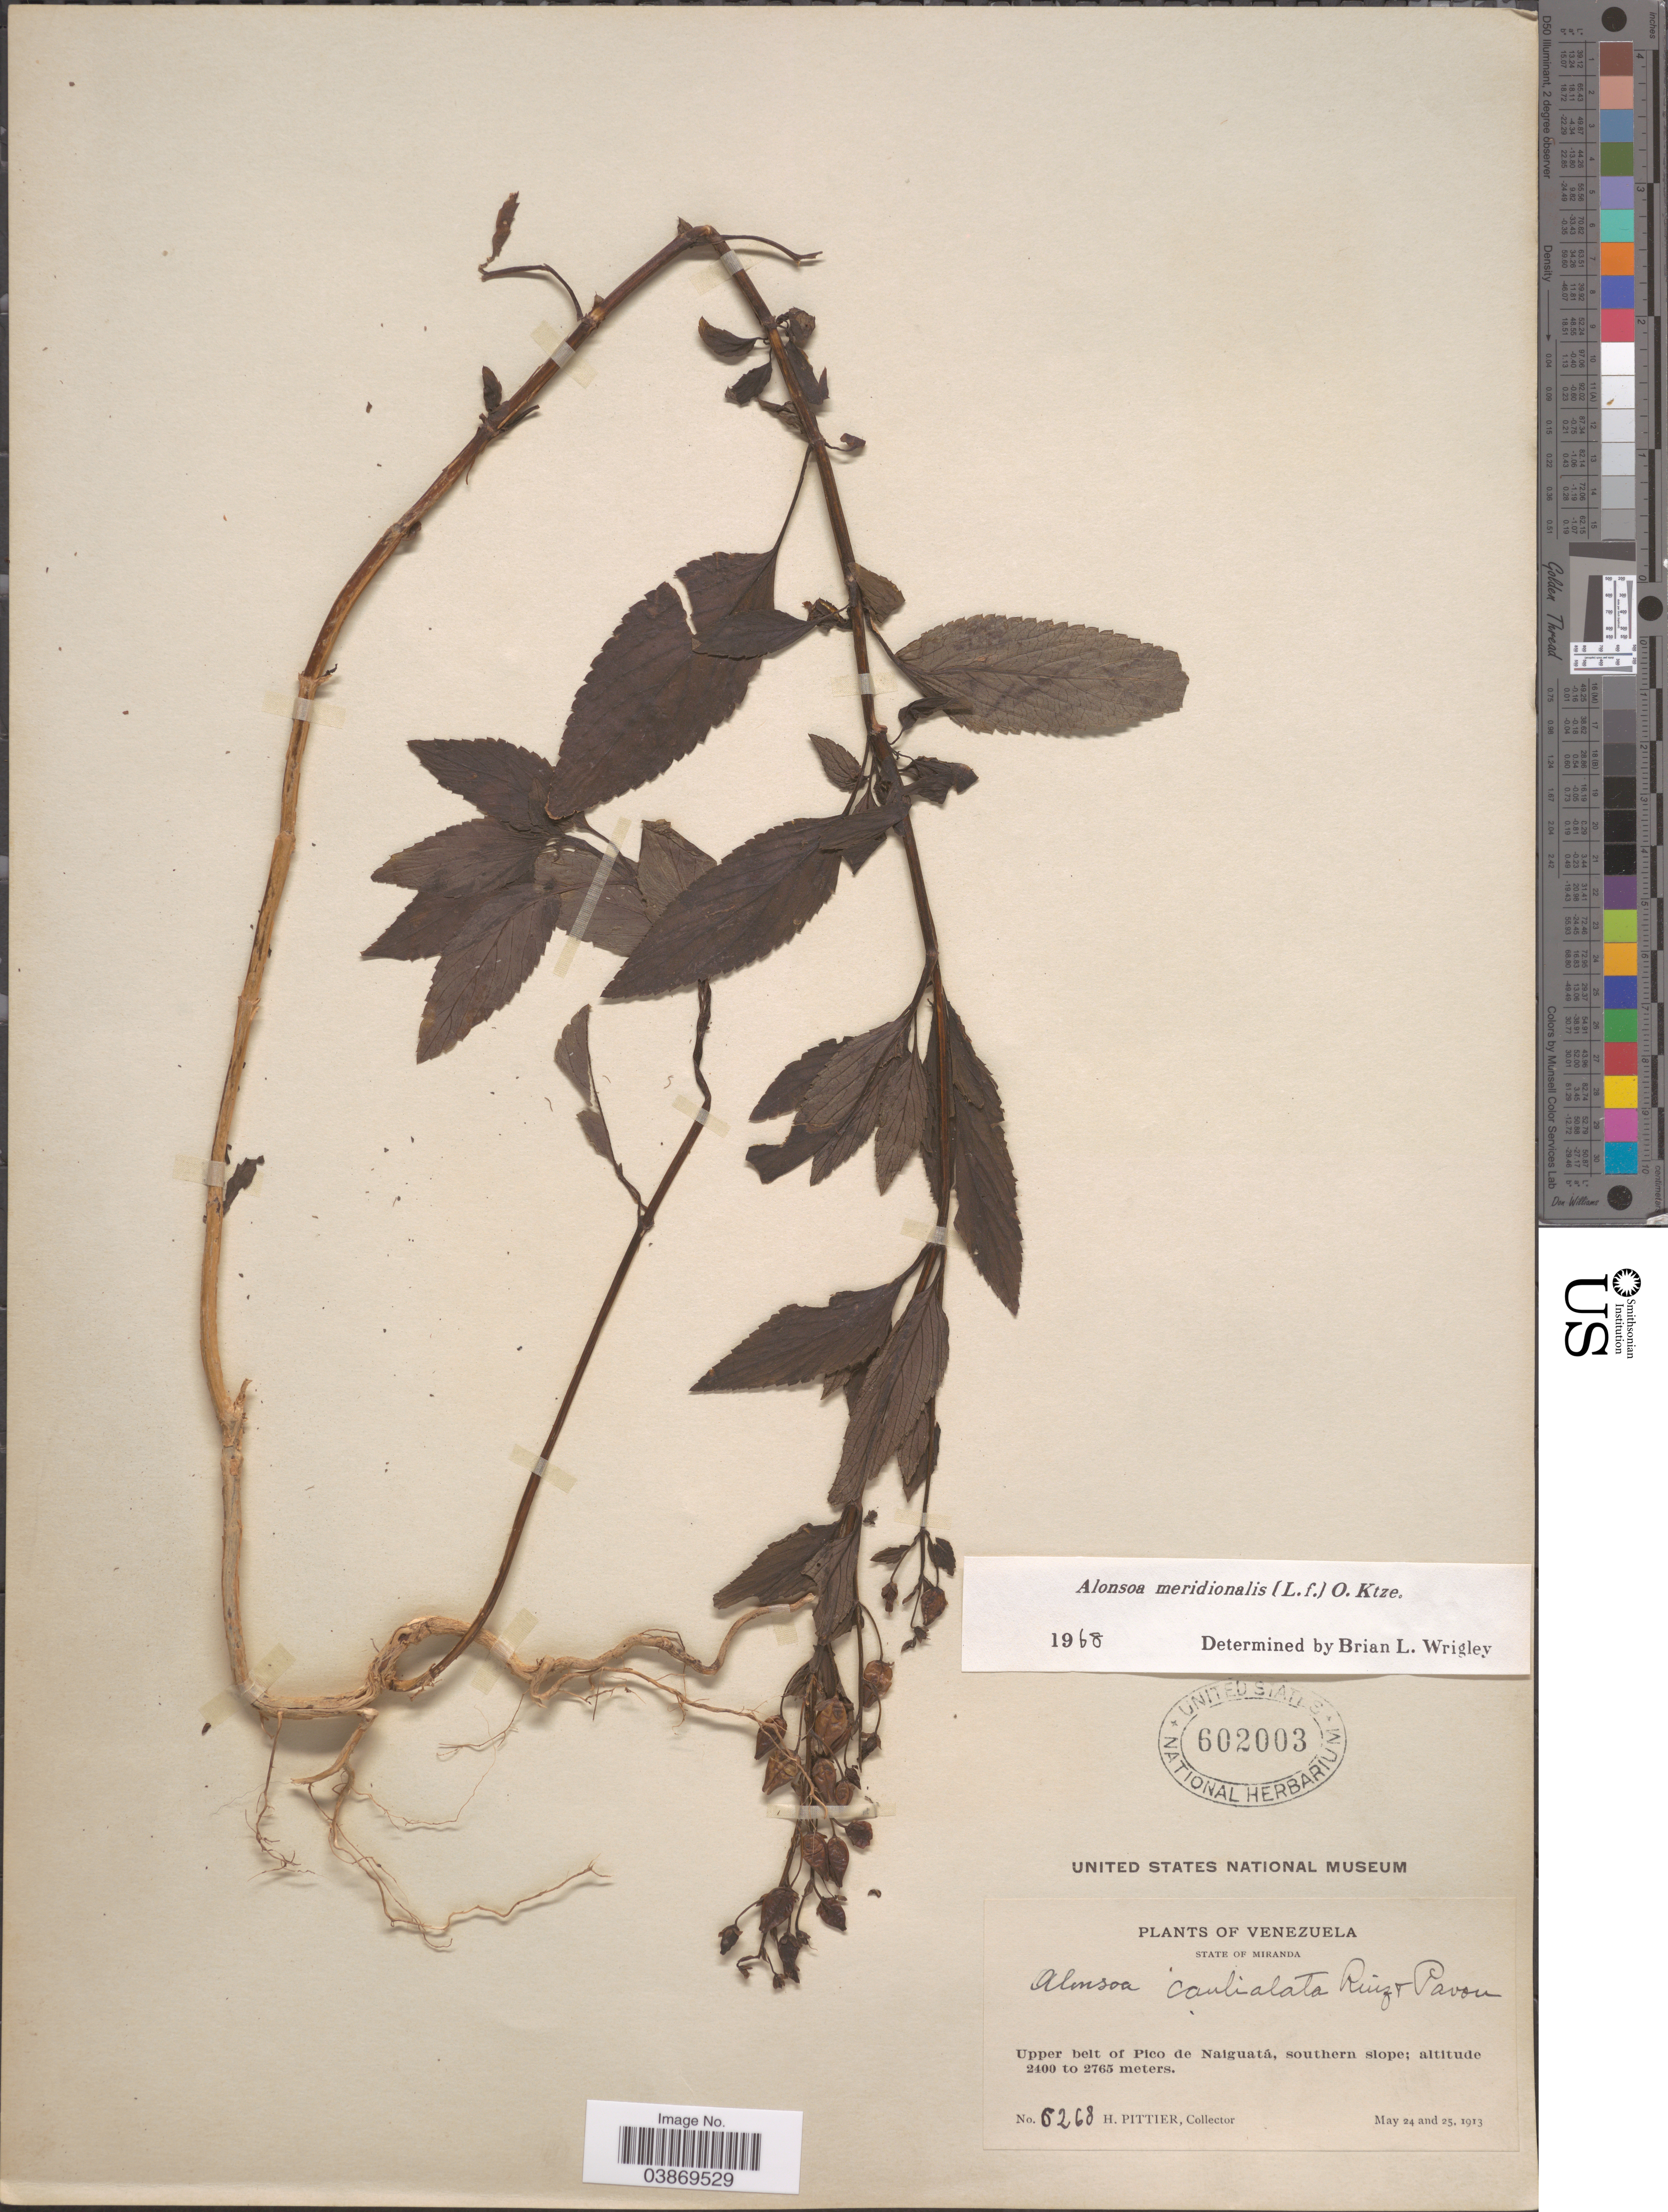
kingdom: Plantae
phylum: Tracheophyta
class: Magnoliopsida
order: Lamiales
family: Scrophulariaceae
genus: Alonsoa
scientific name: Alonsoa meridionalis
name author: (L. f.) Kuntze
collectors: H. F. Pittier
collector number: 6268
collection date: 1913-05-24/1913-05-25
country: Venezuela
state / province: Miranda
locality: Upper belt of Pico de Naiguatá, southern slope.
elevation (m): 2400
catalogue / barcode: US 602003